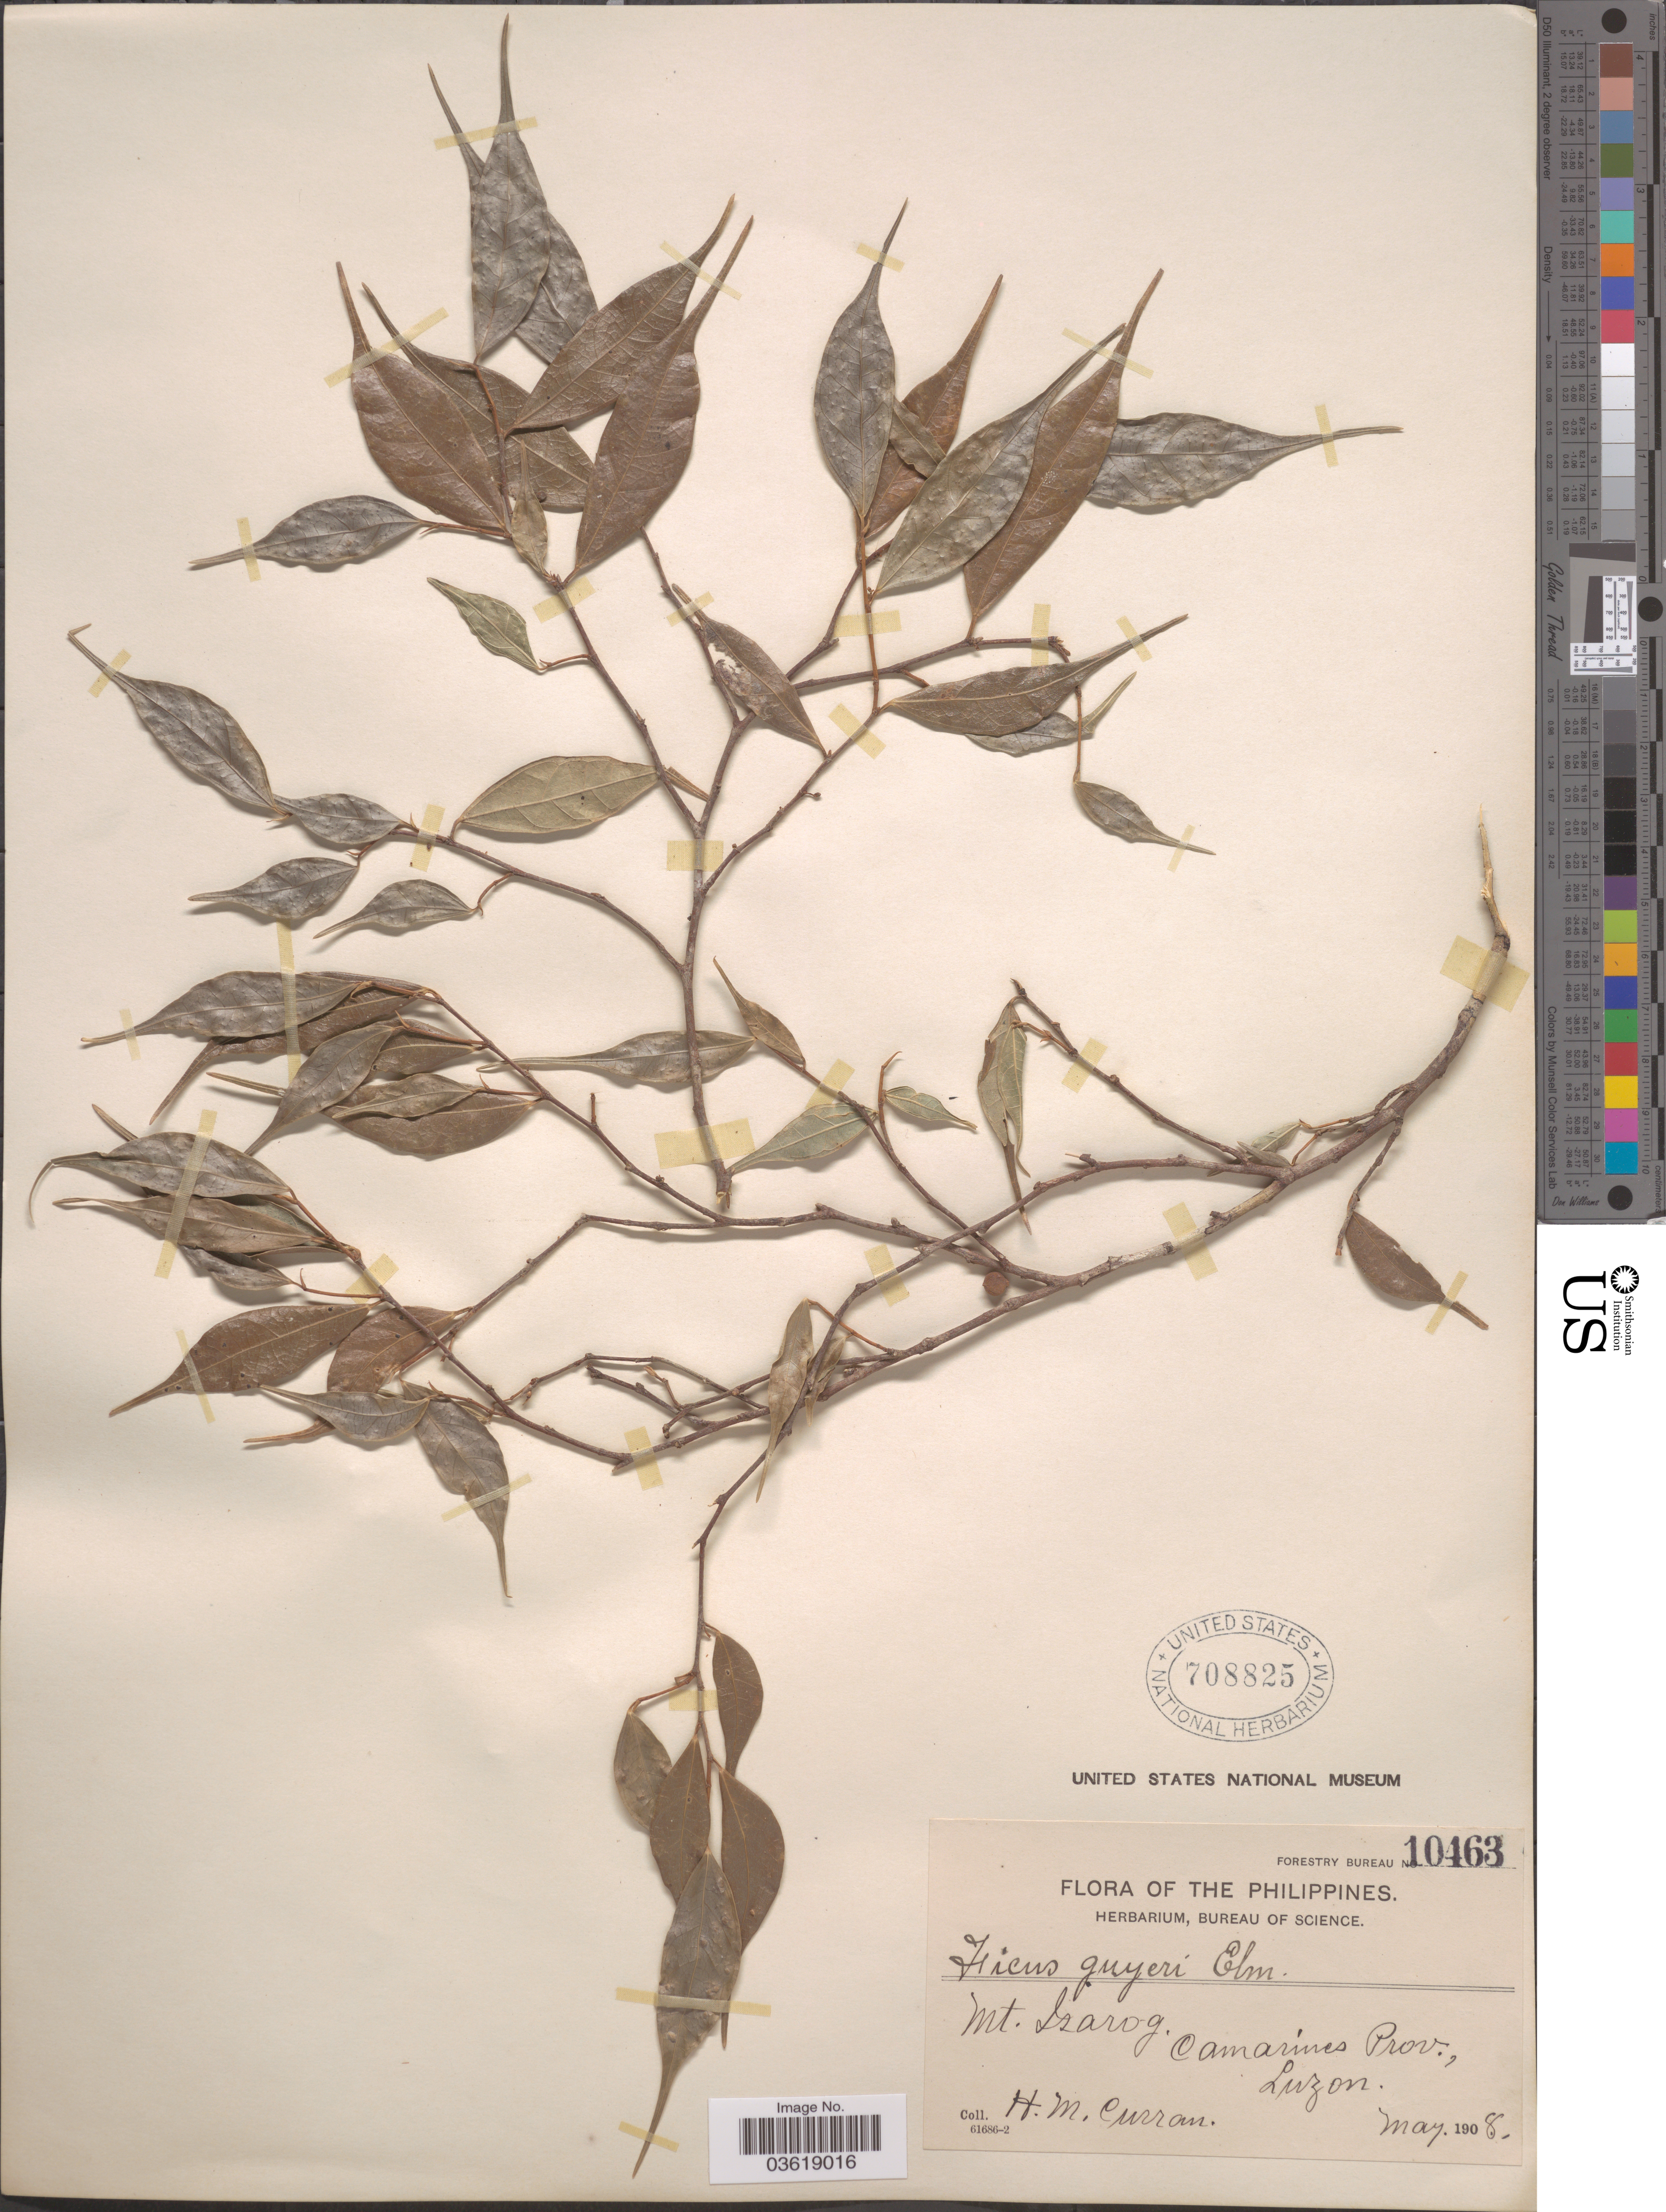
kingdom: Plantae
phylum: Tracheophyta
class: Magnoliopsida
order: Rosales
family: Moraceae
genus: Ficus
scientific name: Ficus guyeri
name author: Elmer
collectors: H. M. Curran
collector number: Forestry Bureau 10463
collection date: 1908-05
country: Philippines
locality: Mt. Isarog. Camarines Prov., Luzon.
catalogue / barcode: US 708825